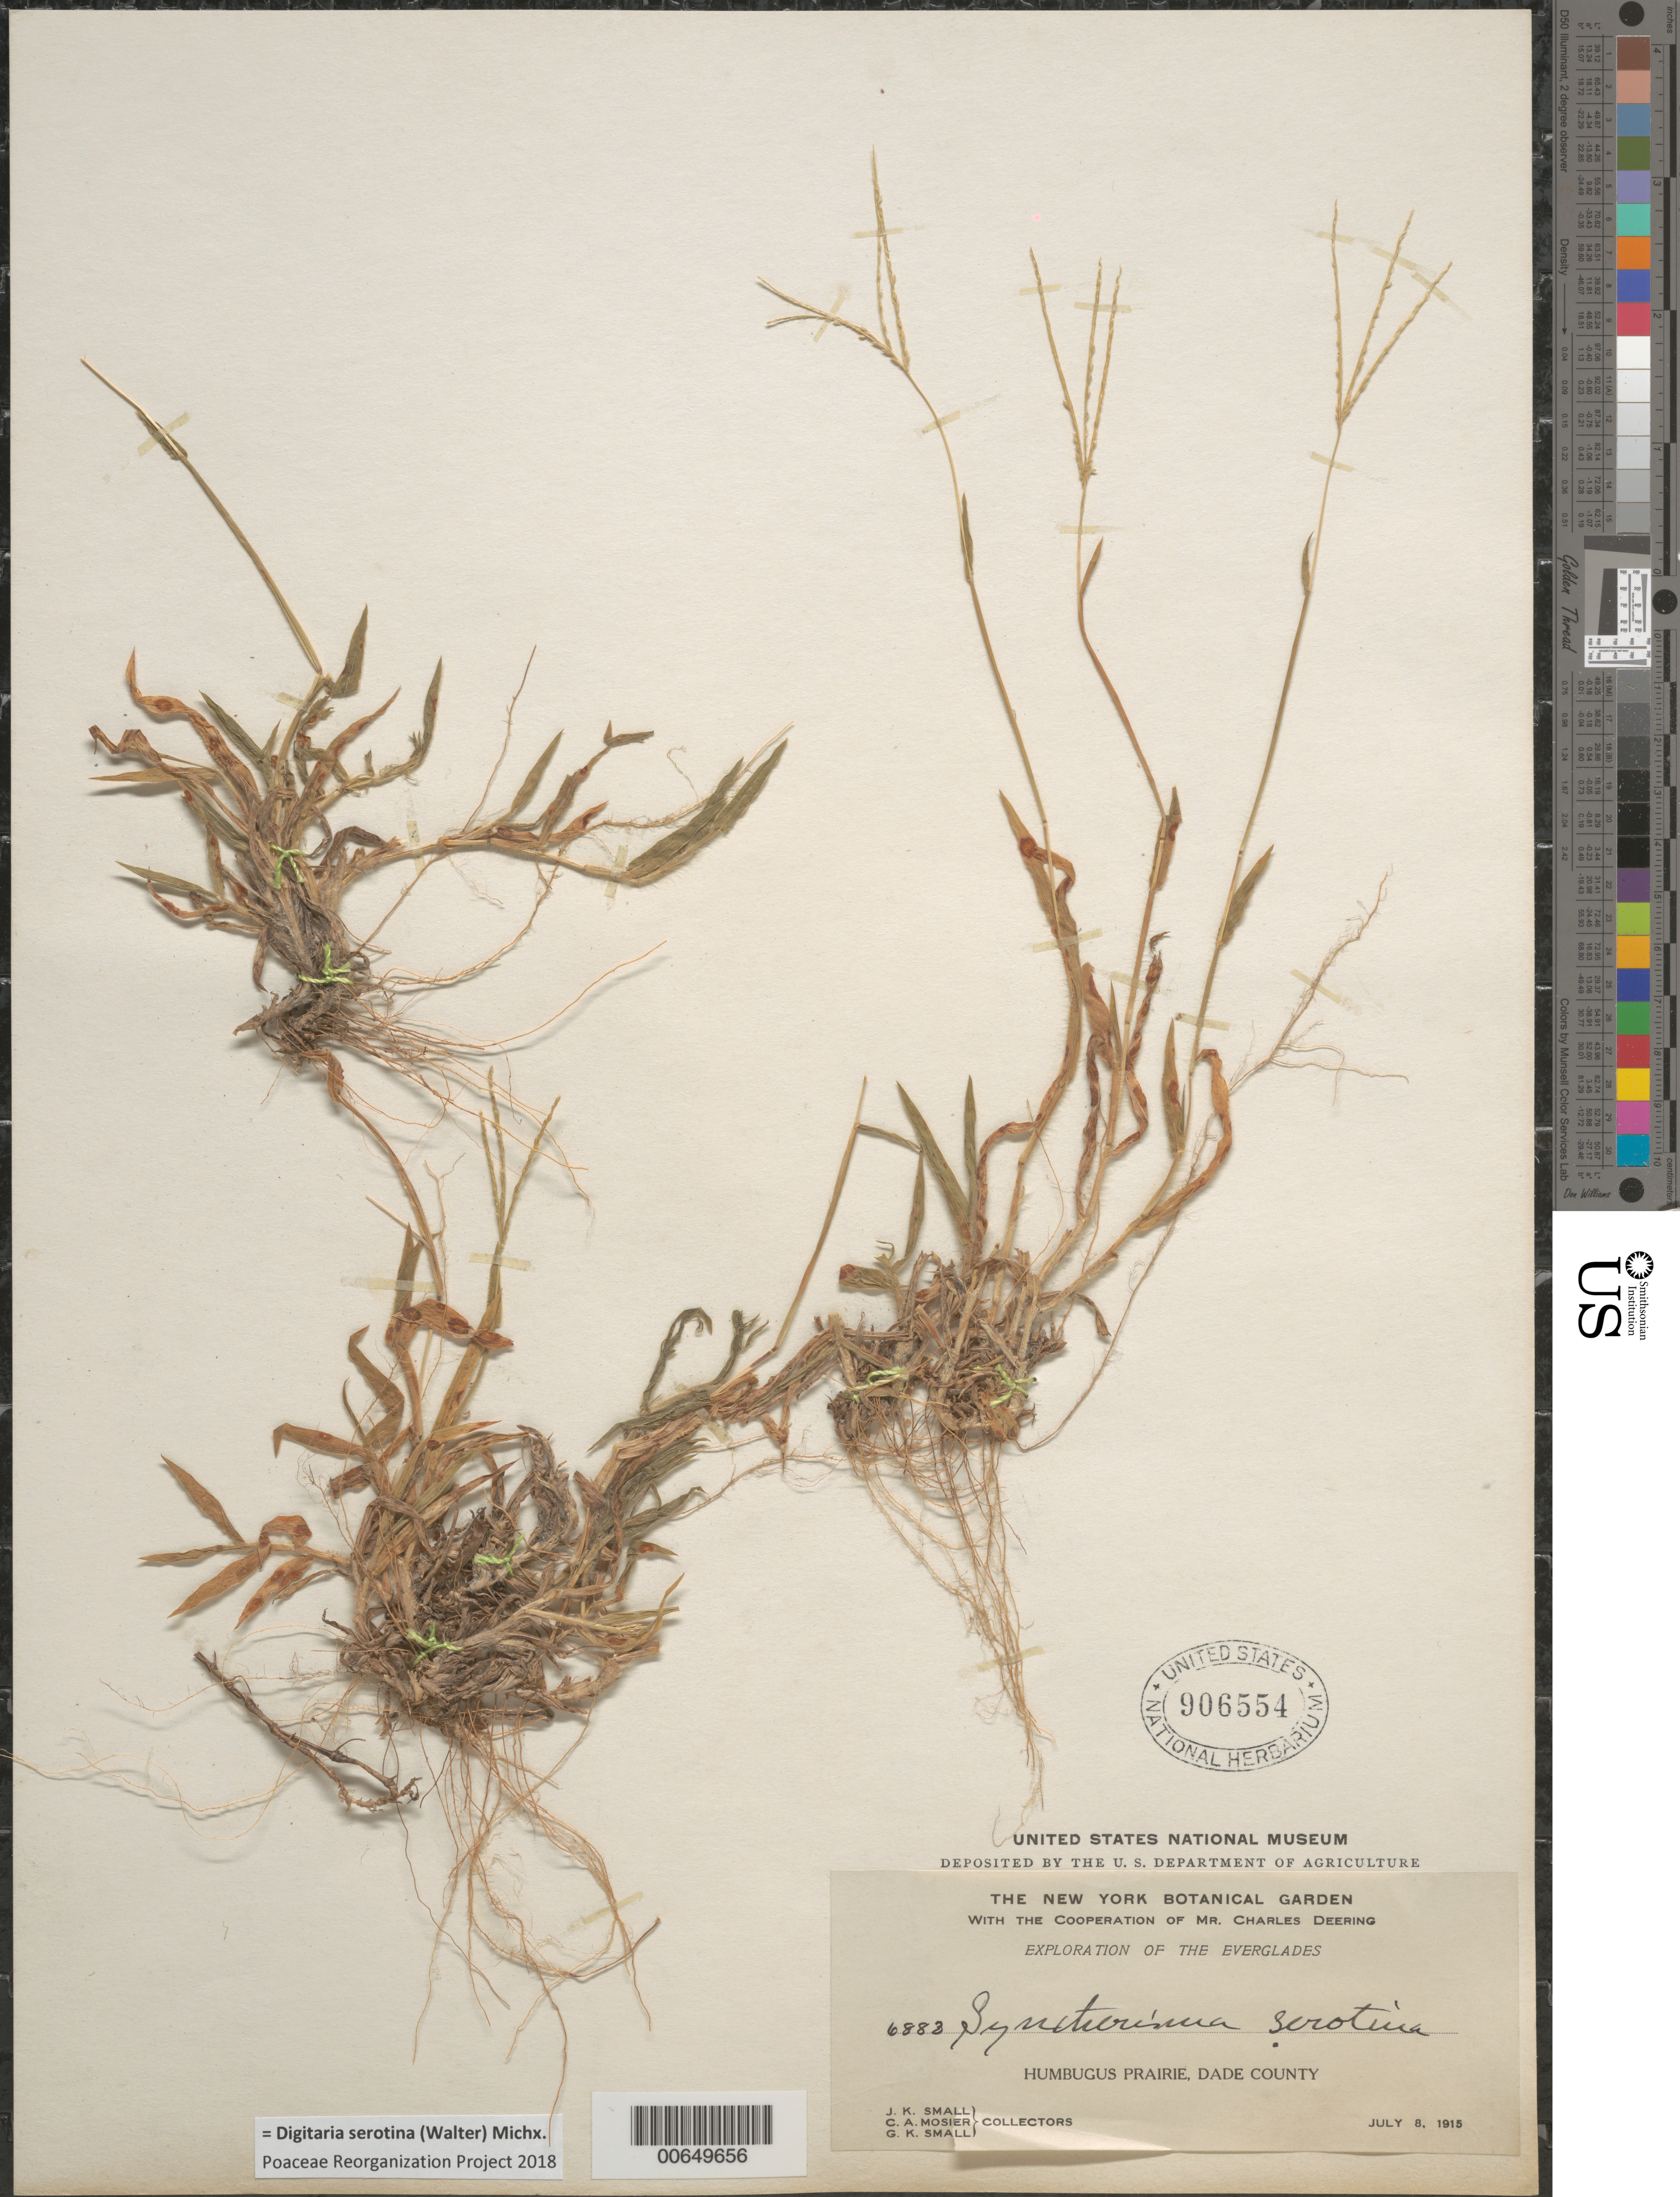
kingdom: Plantae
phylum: Tracheophyta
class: Liliopsida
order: Poales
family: Poaceae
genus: Digitaria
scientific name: Digitaria serotina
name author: (Walter) Michx.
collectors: J. K. Small, C. A. Mosier & G. K. Small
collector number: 6883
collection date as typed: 08 Jul 1915 or 07 Aug 1915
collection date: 1915-07-08 or 1915-08-07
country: United States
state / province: Florida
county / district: Dade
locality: Humbugus Prairie.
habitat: Prairie.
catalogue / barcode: US 906554